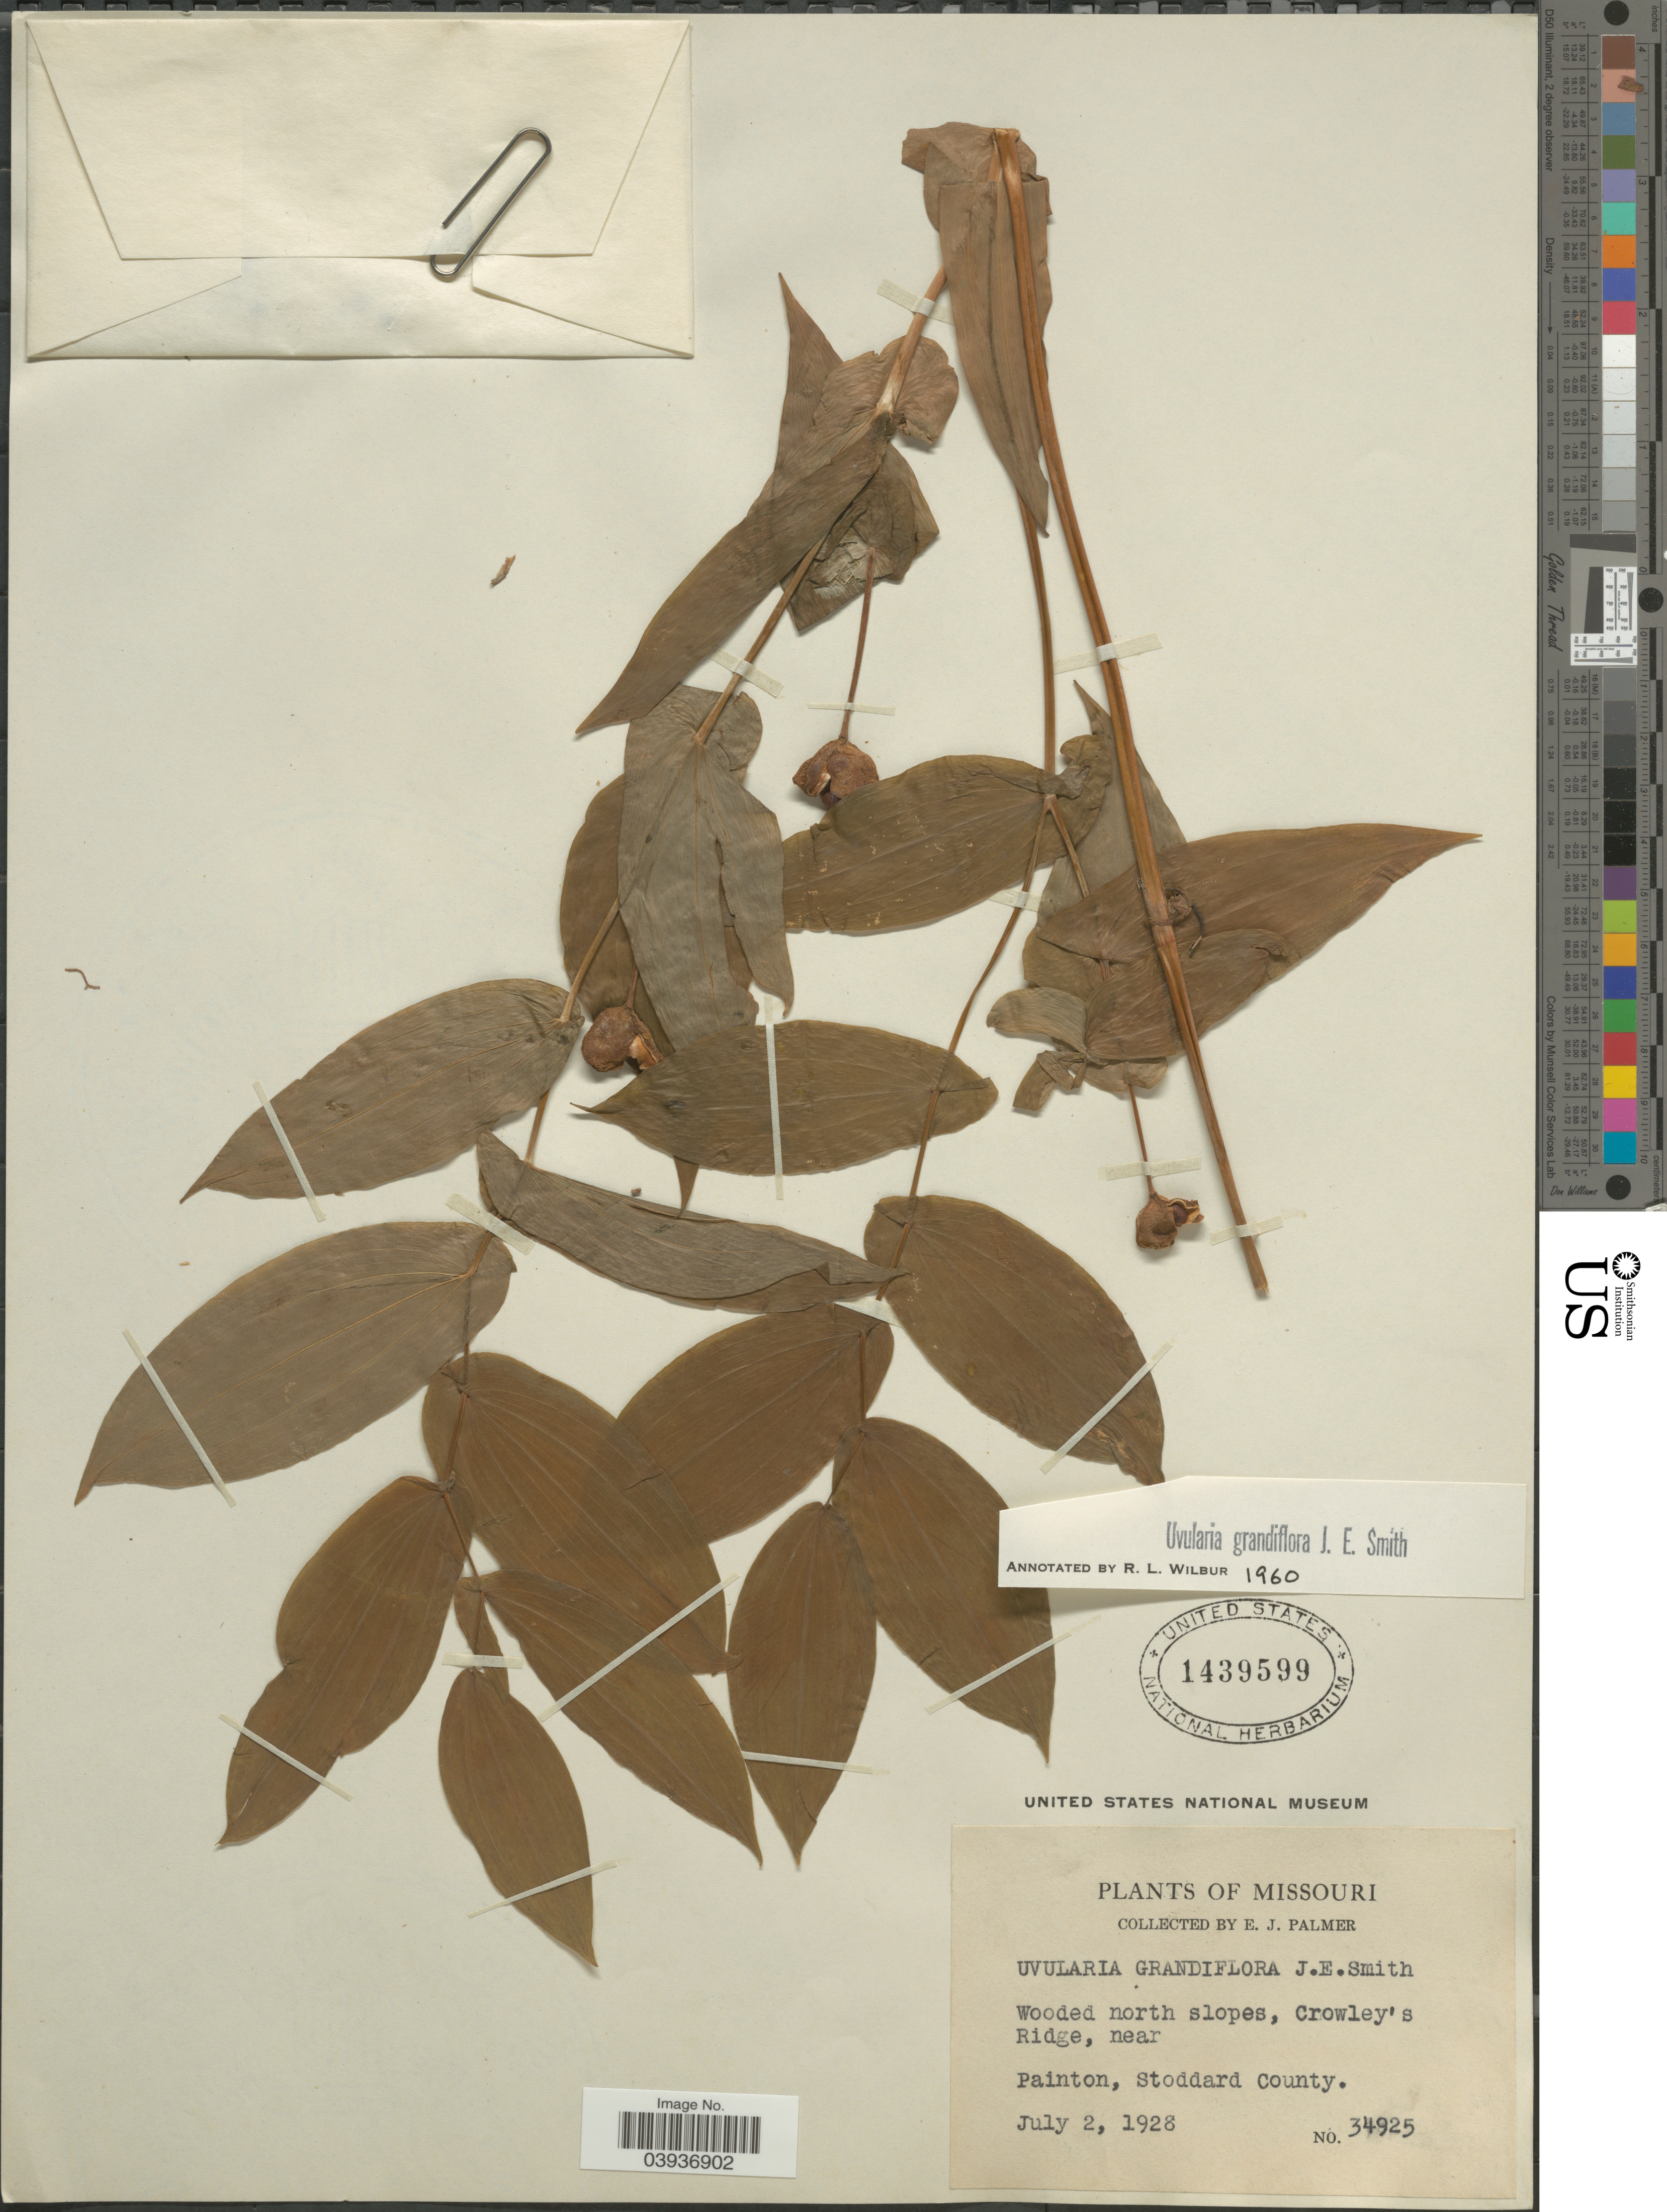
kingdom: Plantae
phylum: Tracheophyta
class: Liliopsida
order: Liliales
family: Colchicaceae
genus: Uvularia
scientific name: Uvularia grandiflora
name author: Sm.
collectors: E. J. Palmer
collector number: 34925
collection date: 1928-07-02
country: United States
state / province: Missouri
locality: Wooded north slopes, Crowley's Ridge, near Painton, Stoddard County.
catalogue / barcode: US 1439599